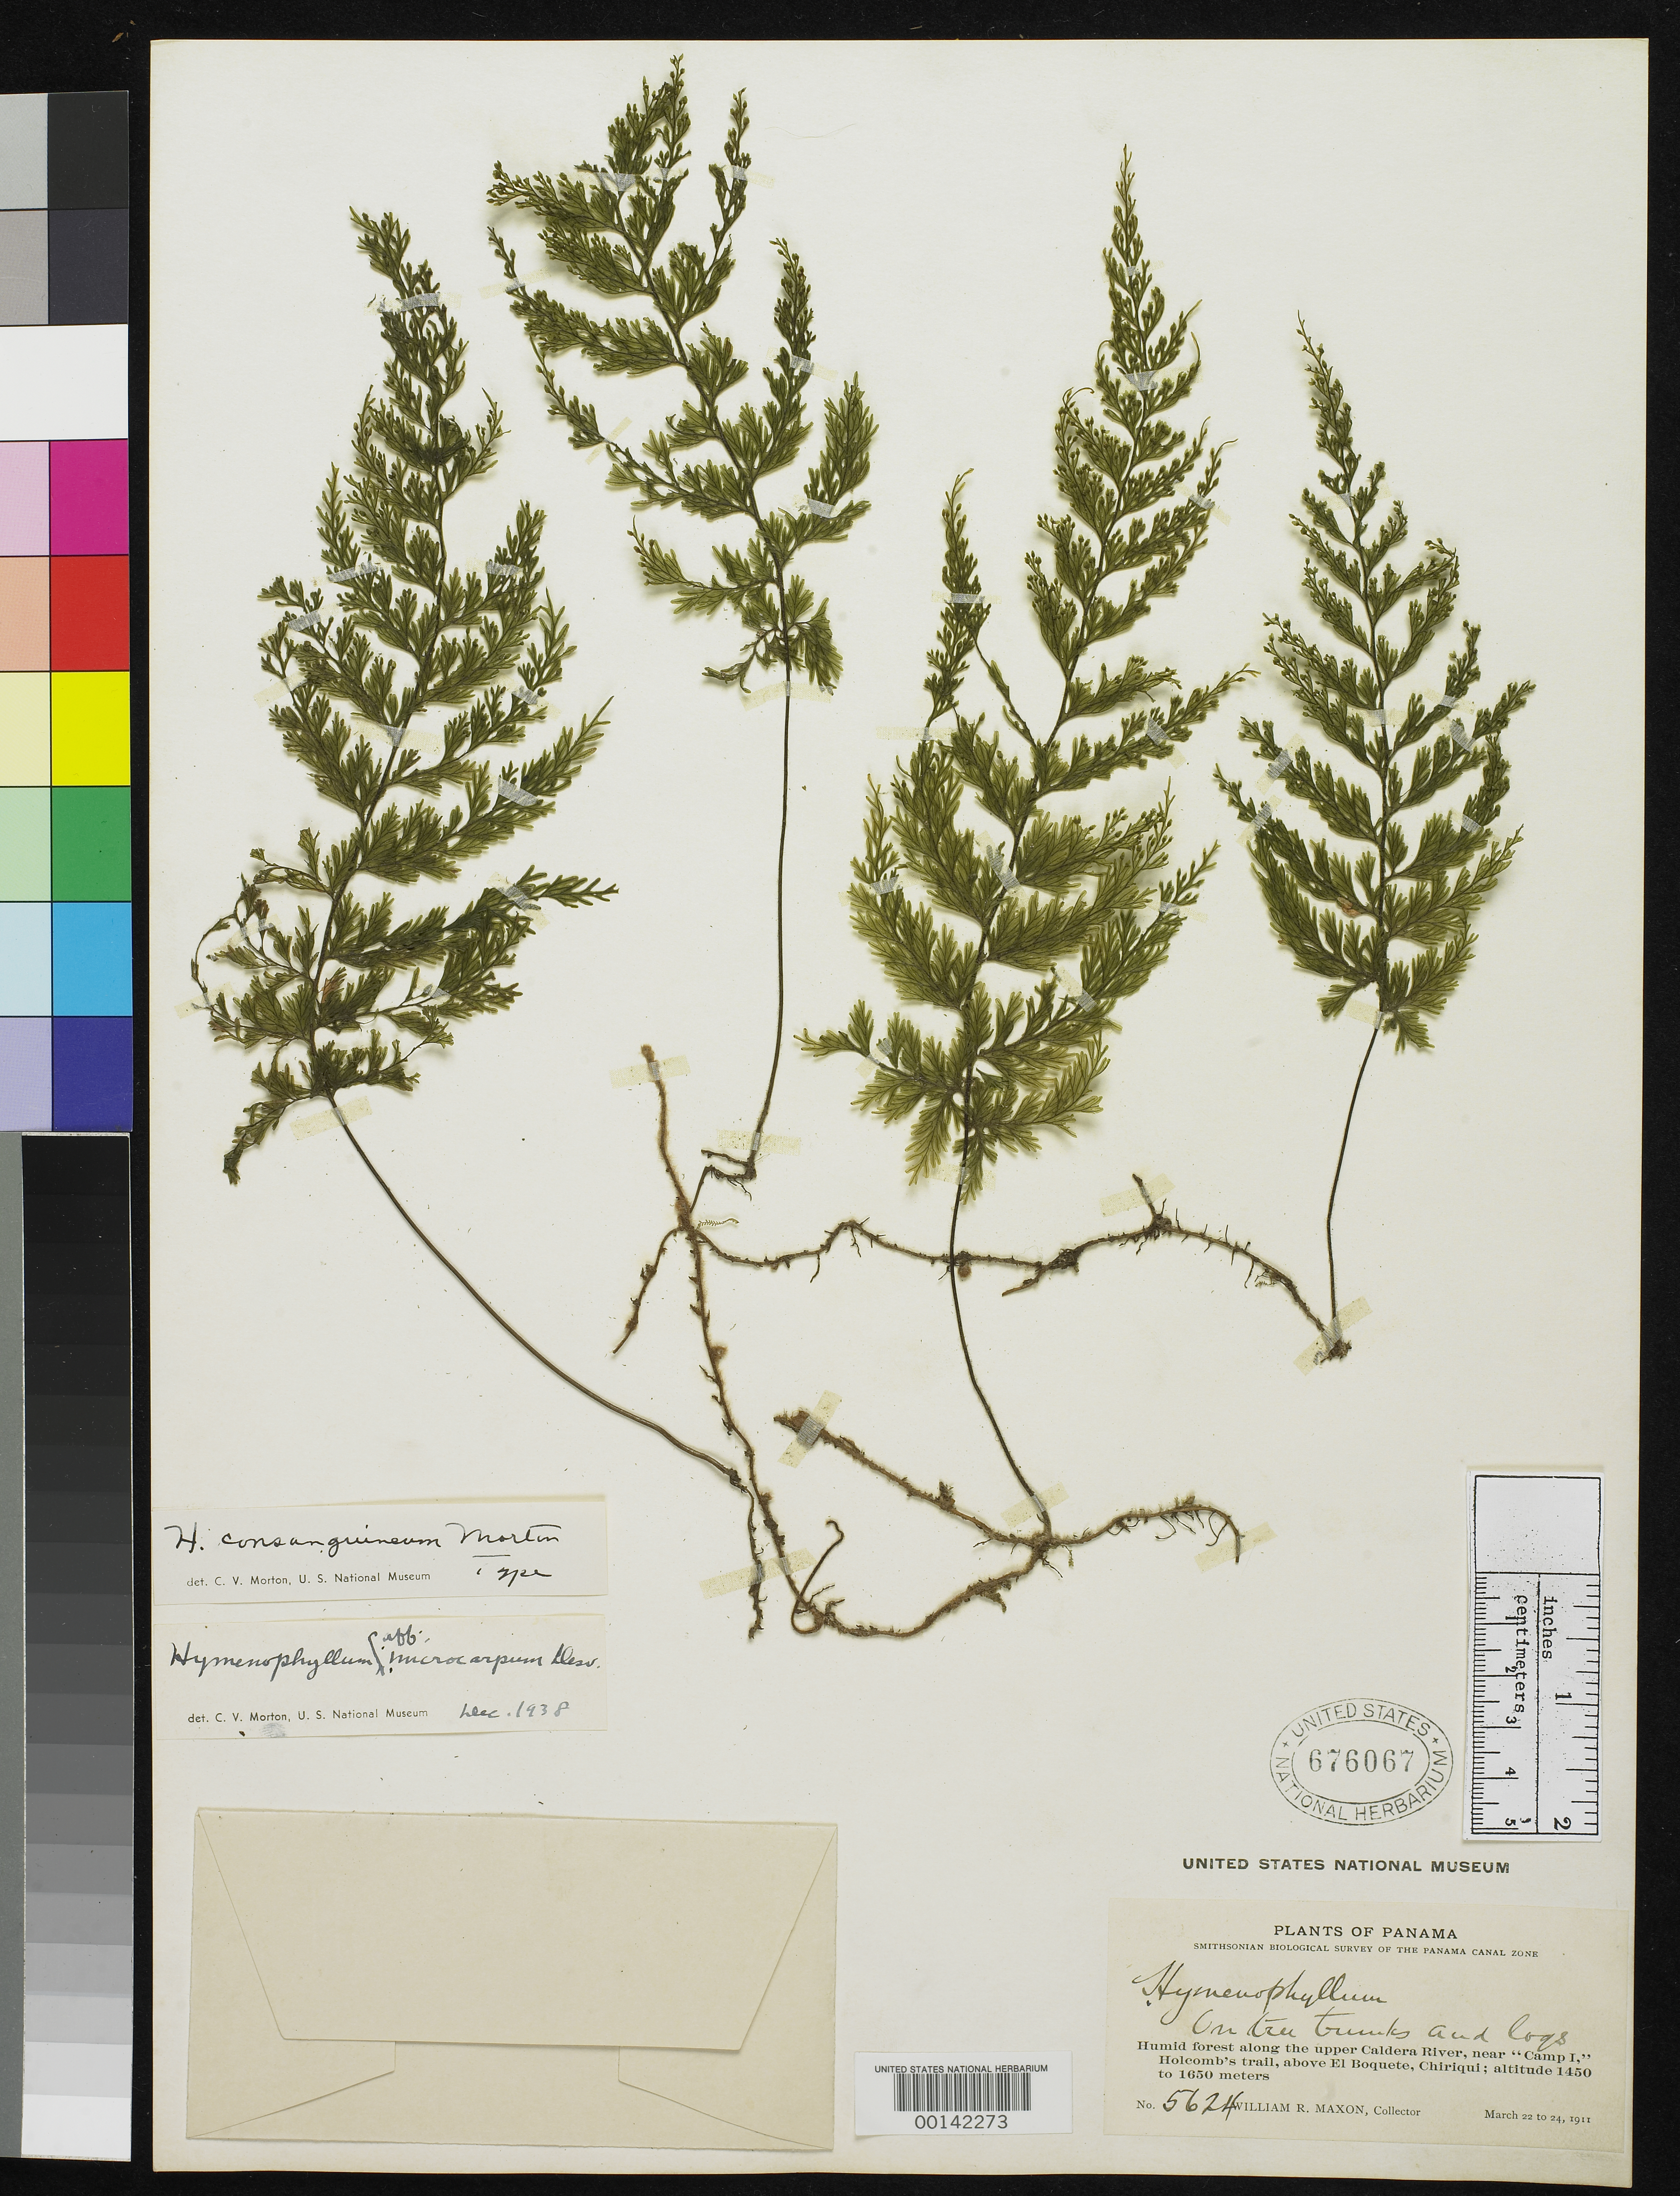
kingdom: Plantae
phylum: Tracheophyta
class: Polypodiopsida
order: Hymenophyllales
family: Hymenophyllaceae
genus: Hymenophyllum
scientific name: Hymenophyllum consanguineum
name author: C.V. Morton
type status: Holotype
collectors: W. R. Maxon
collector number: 5624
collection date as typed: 22 Mar 1911 to 24 Mar 1911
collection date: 1911-03-22/1911-03-24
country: Panama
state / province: Chiriquí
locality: Upper Caldera River, near camp 1, Holcomb's Trail, above El Boquete.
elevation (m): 1450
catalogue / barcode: US 676067